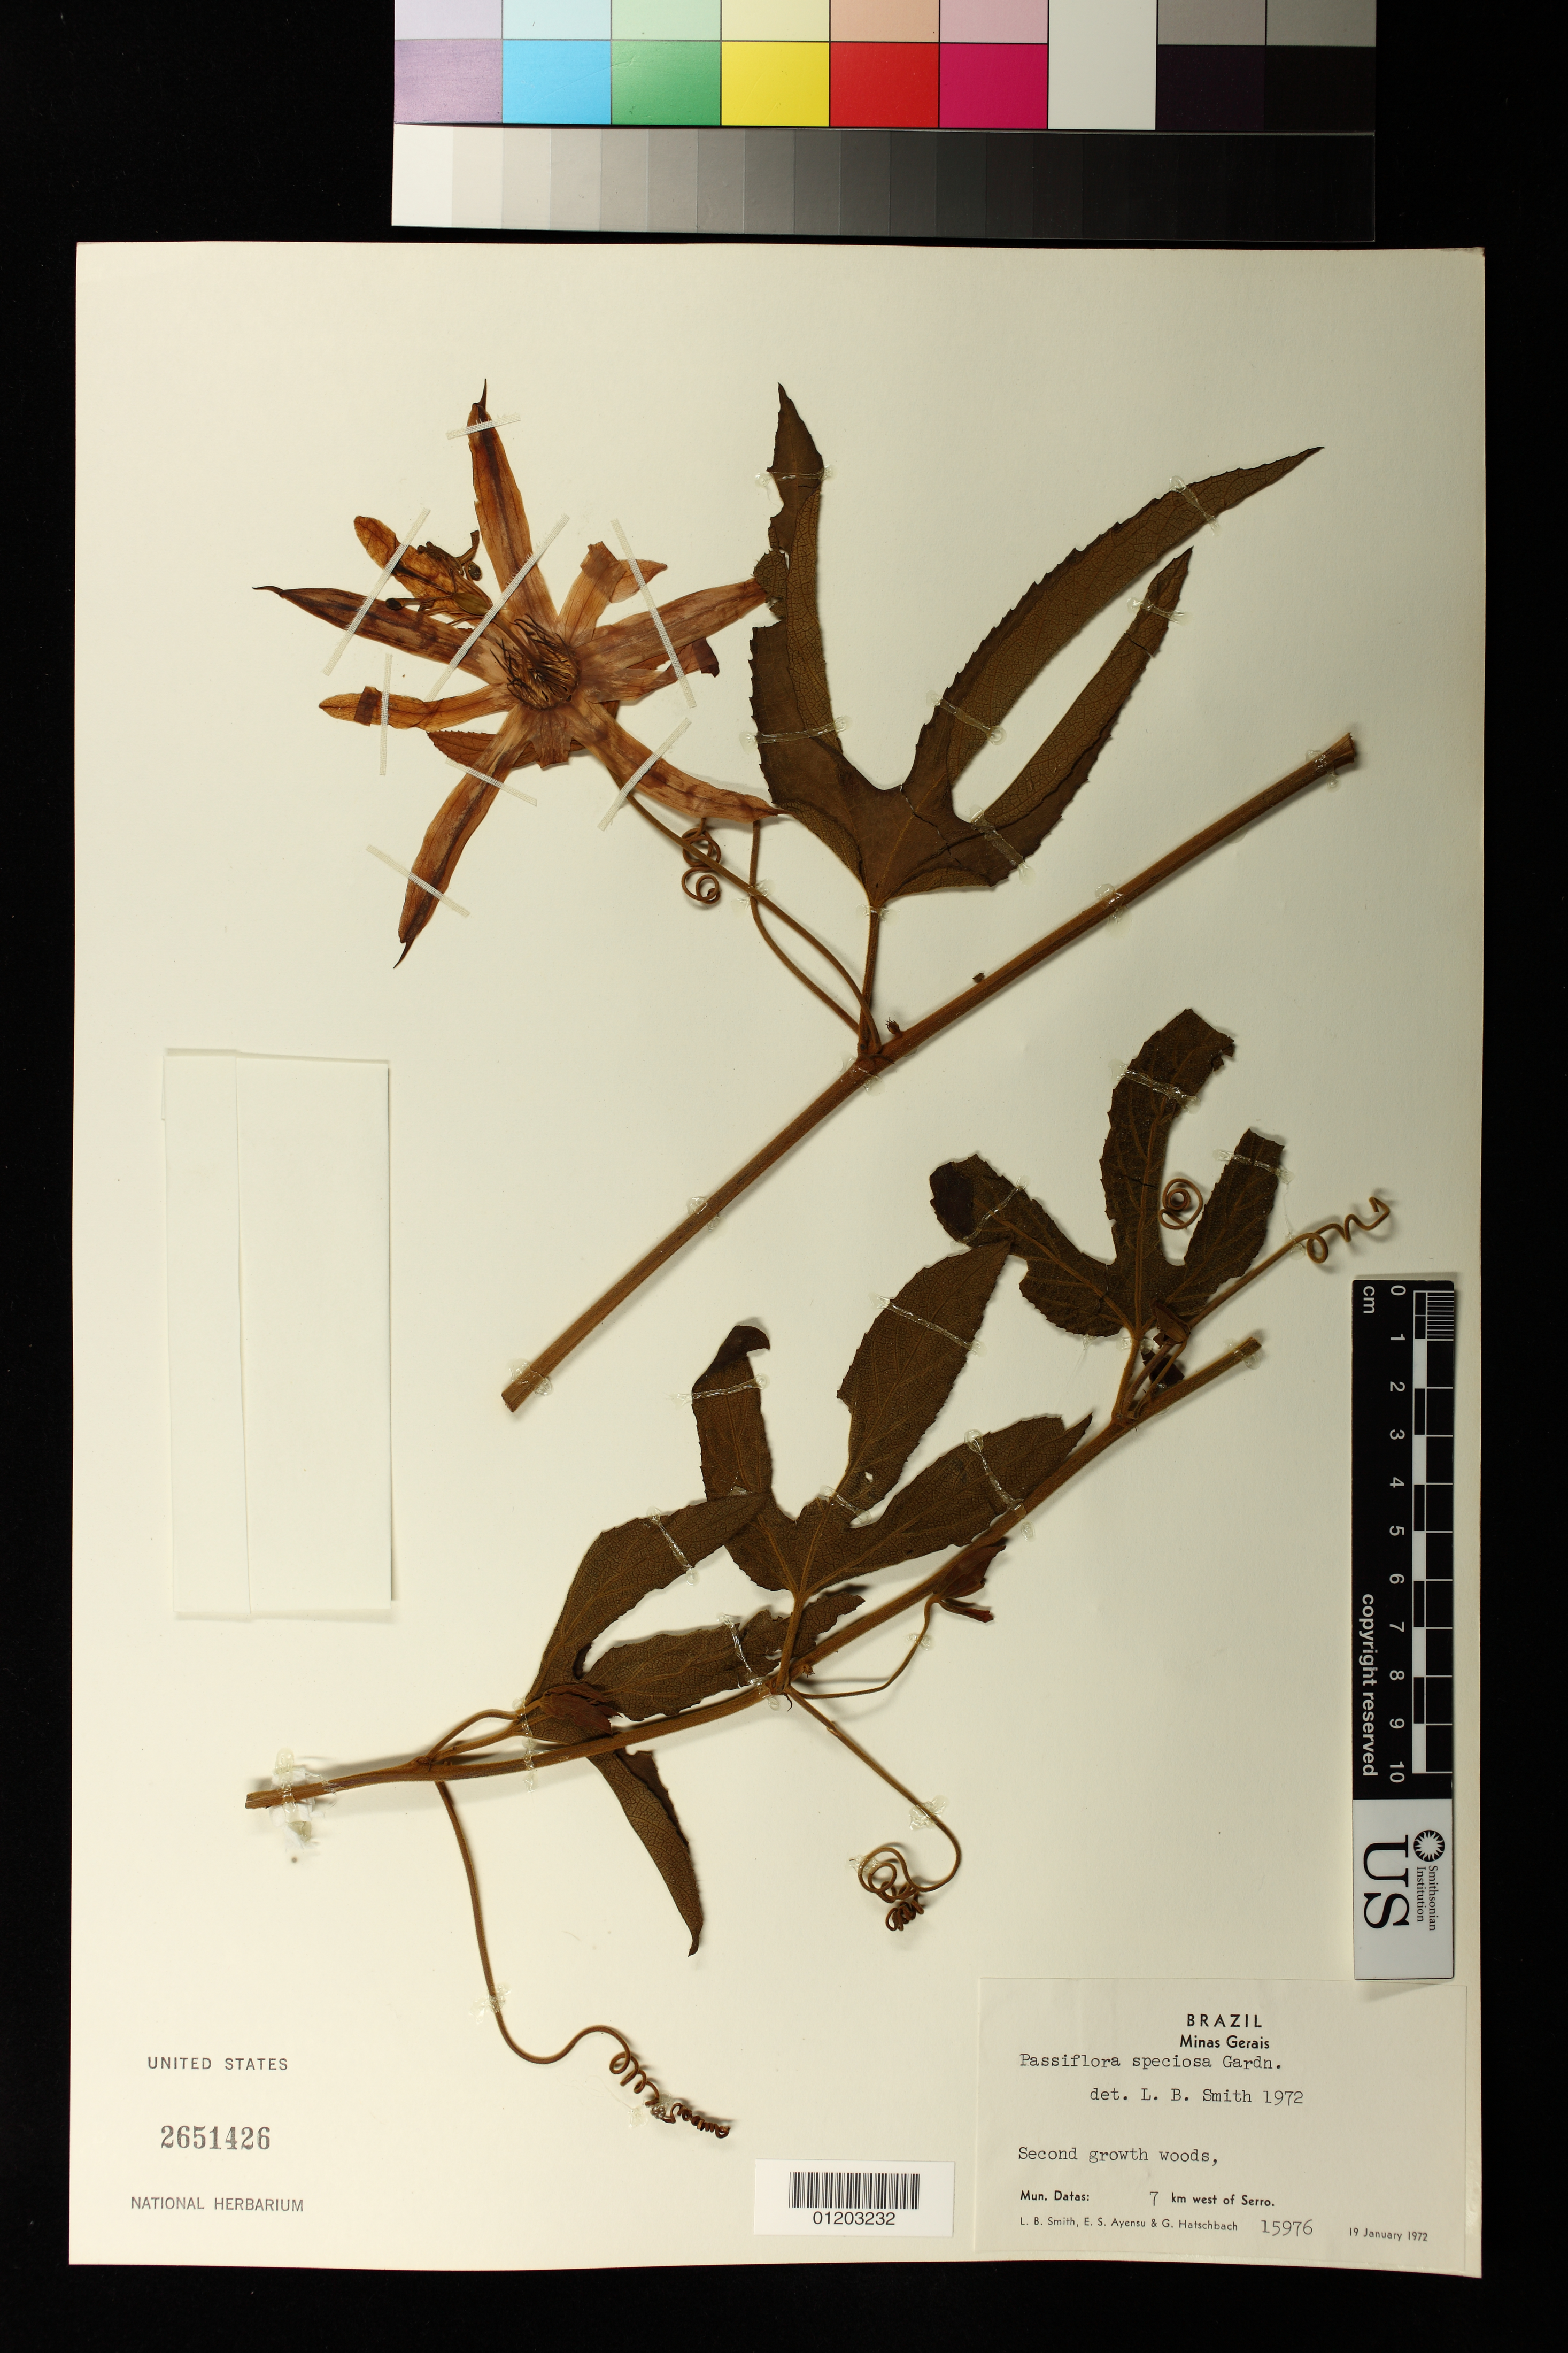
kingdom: Plantae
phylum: Tracheophyta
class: Magnoliopsida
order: Malpighiales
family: Passifloraceae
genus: Passiflora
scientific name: Passiflora speciosa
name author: Gardner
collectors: L. Smith, E. S. Ayensu & G. Hatschbach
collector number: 15976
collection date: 1972-01-19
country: Brazil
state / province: Minas Gerais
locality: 7 km west of Serro.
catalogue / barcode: US 2651426